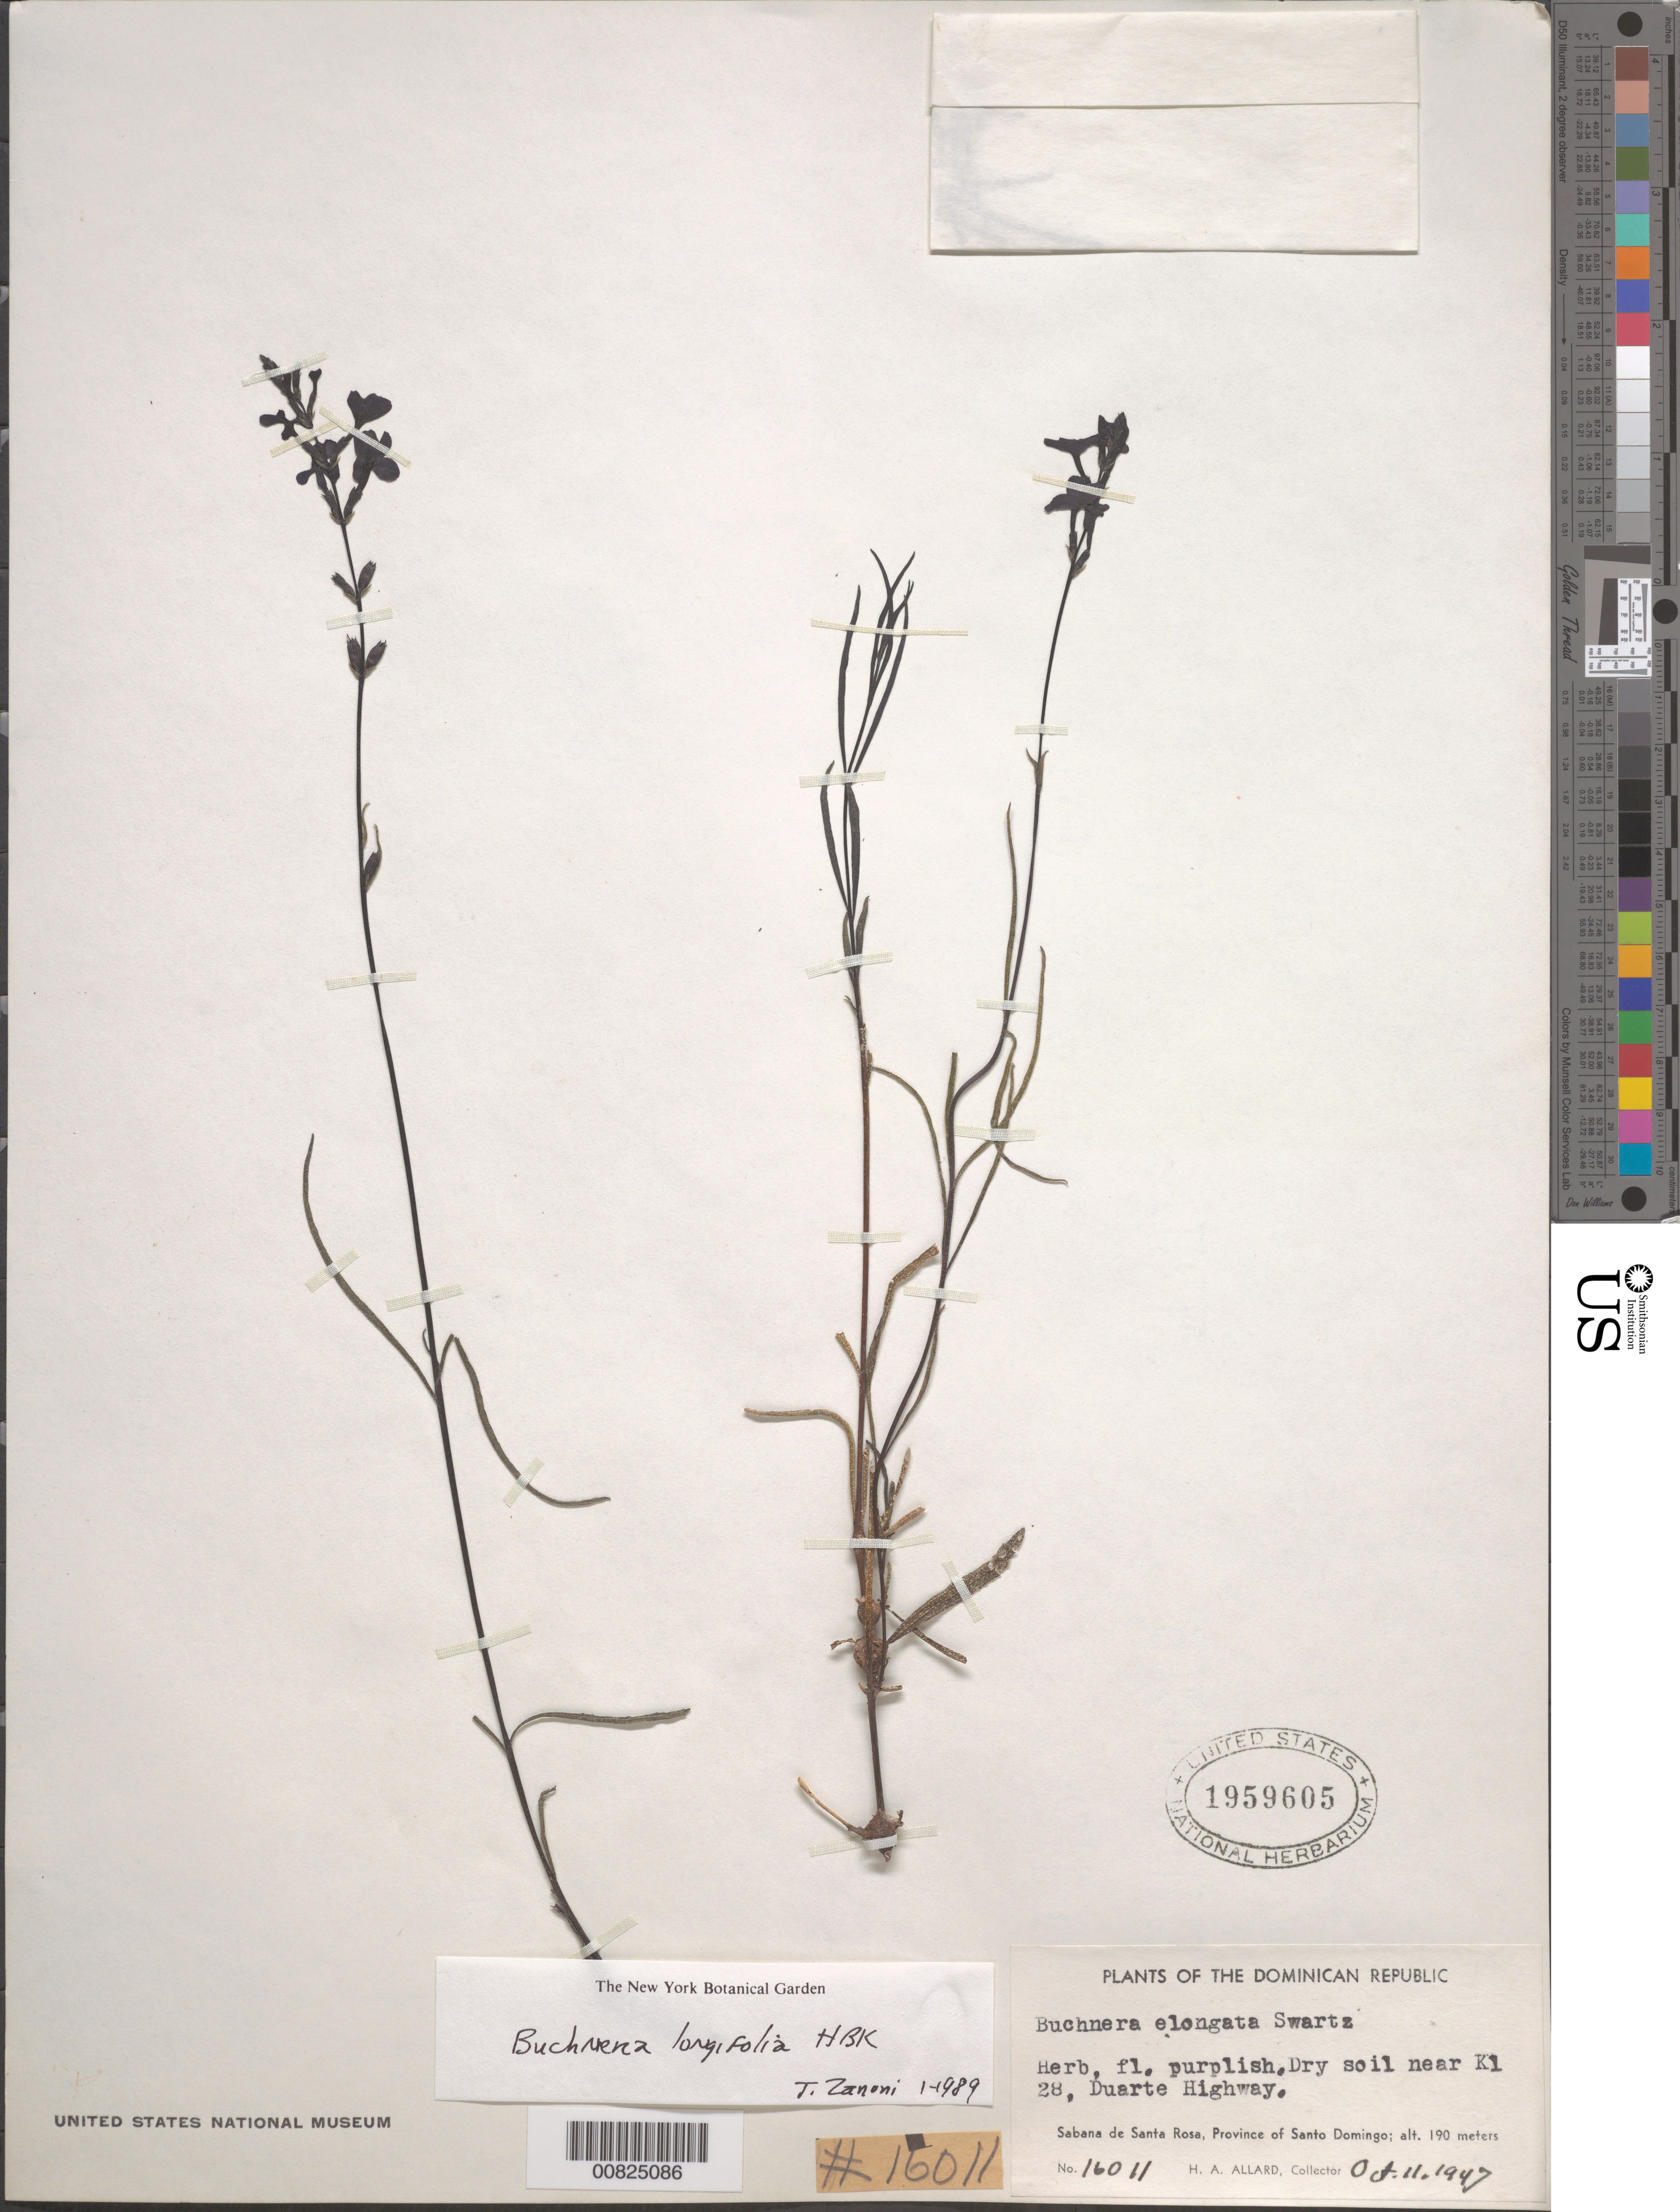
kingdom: Plantae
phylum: Tracheophyta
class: Magnoliopsida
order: Lamiales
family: Orobanchaceae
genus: Buchnera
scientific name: Buchnera longifolia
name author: Kunth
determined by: Zanoni, T. A., (NY), New York Botanical Garden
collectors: H. A. Allard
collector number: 16011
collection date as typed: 11 Oct 1947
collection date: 1947-10-11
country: Dominican Republic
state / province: Distrito Nacional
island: Hispaniola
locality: Sabana de Santa Rosa, near Kl. 28 of Duarte Highway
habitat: Dry soil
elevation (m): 190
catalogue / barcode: US 1959605